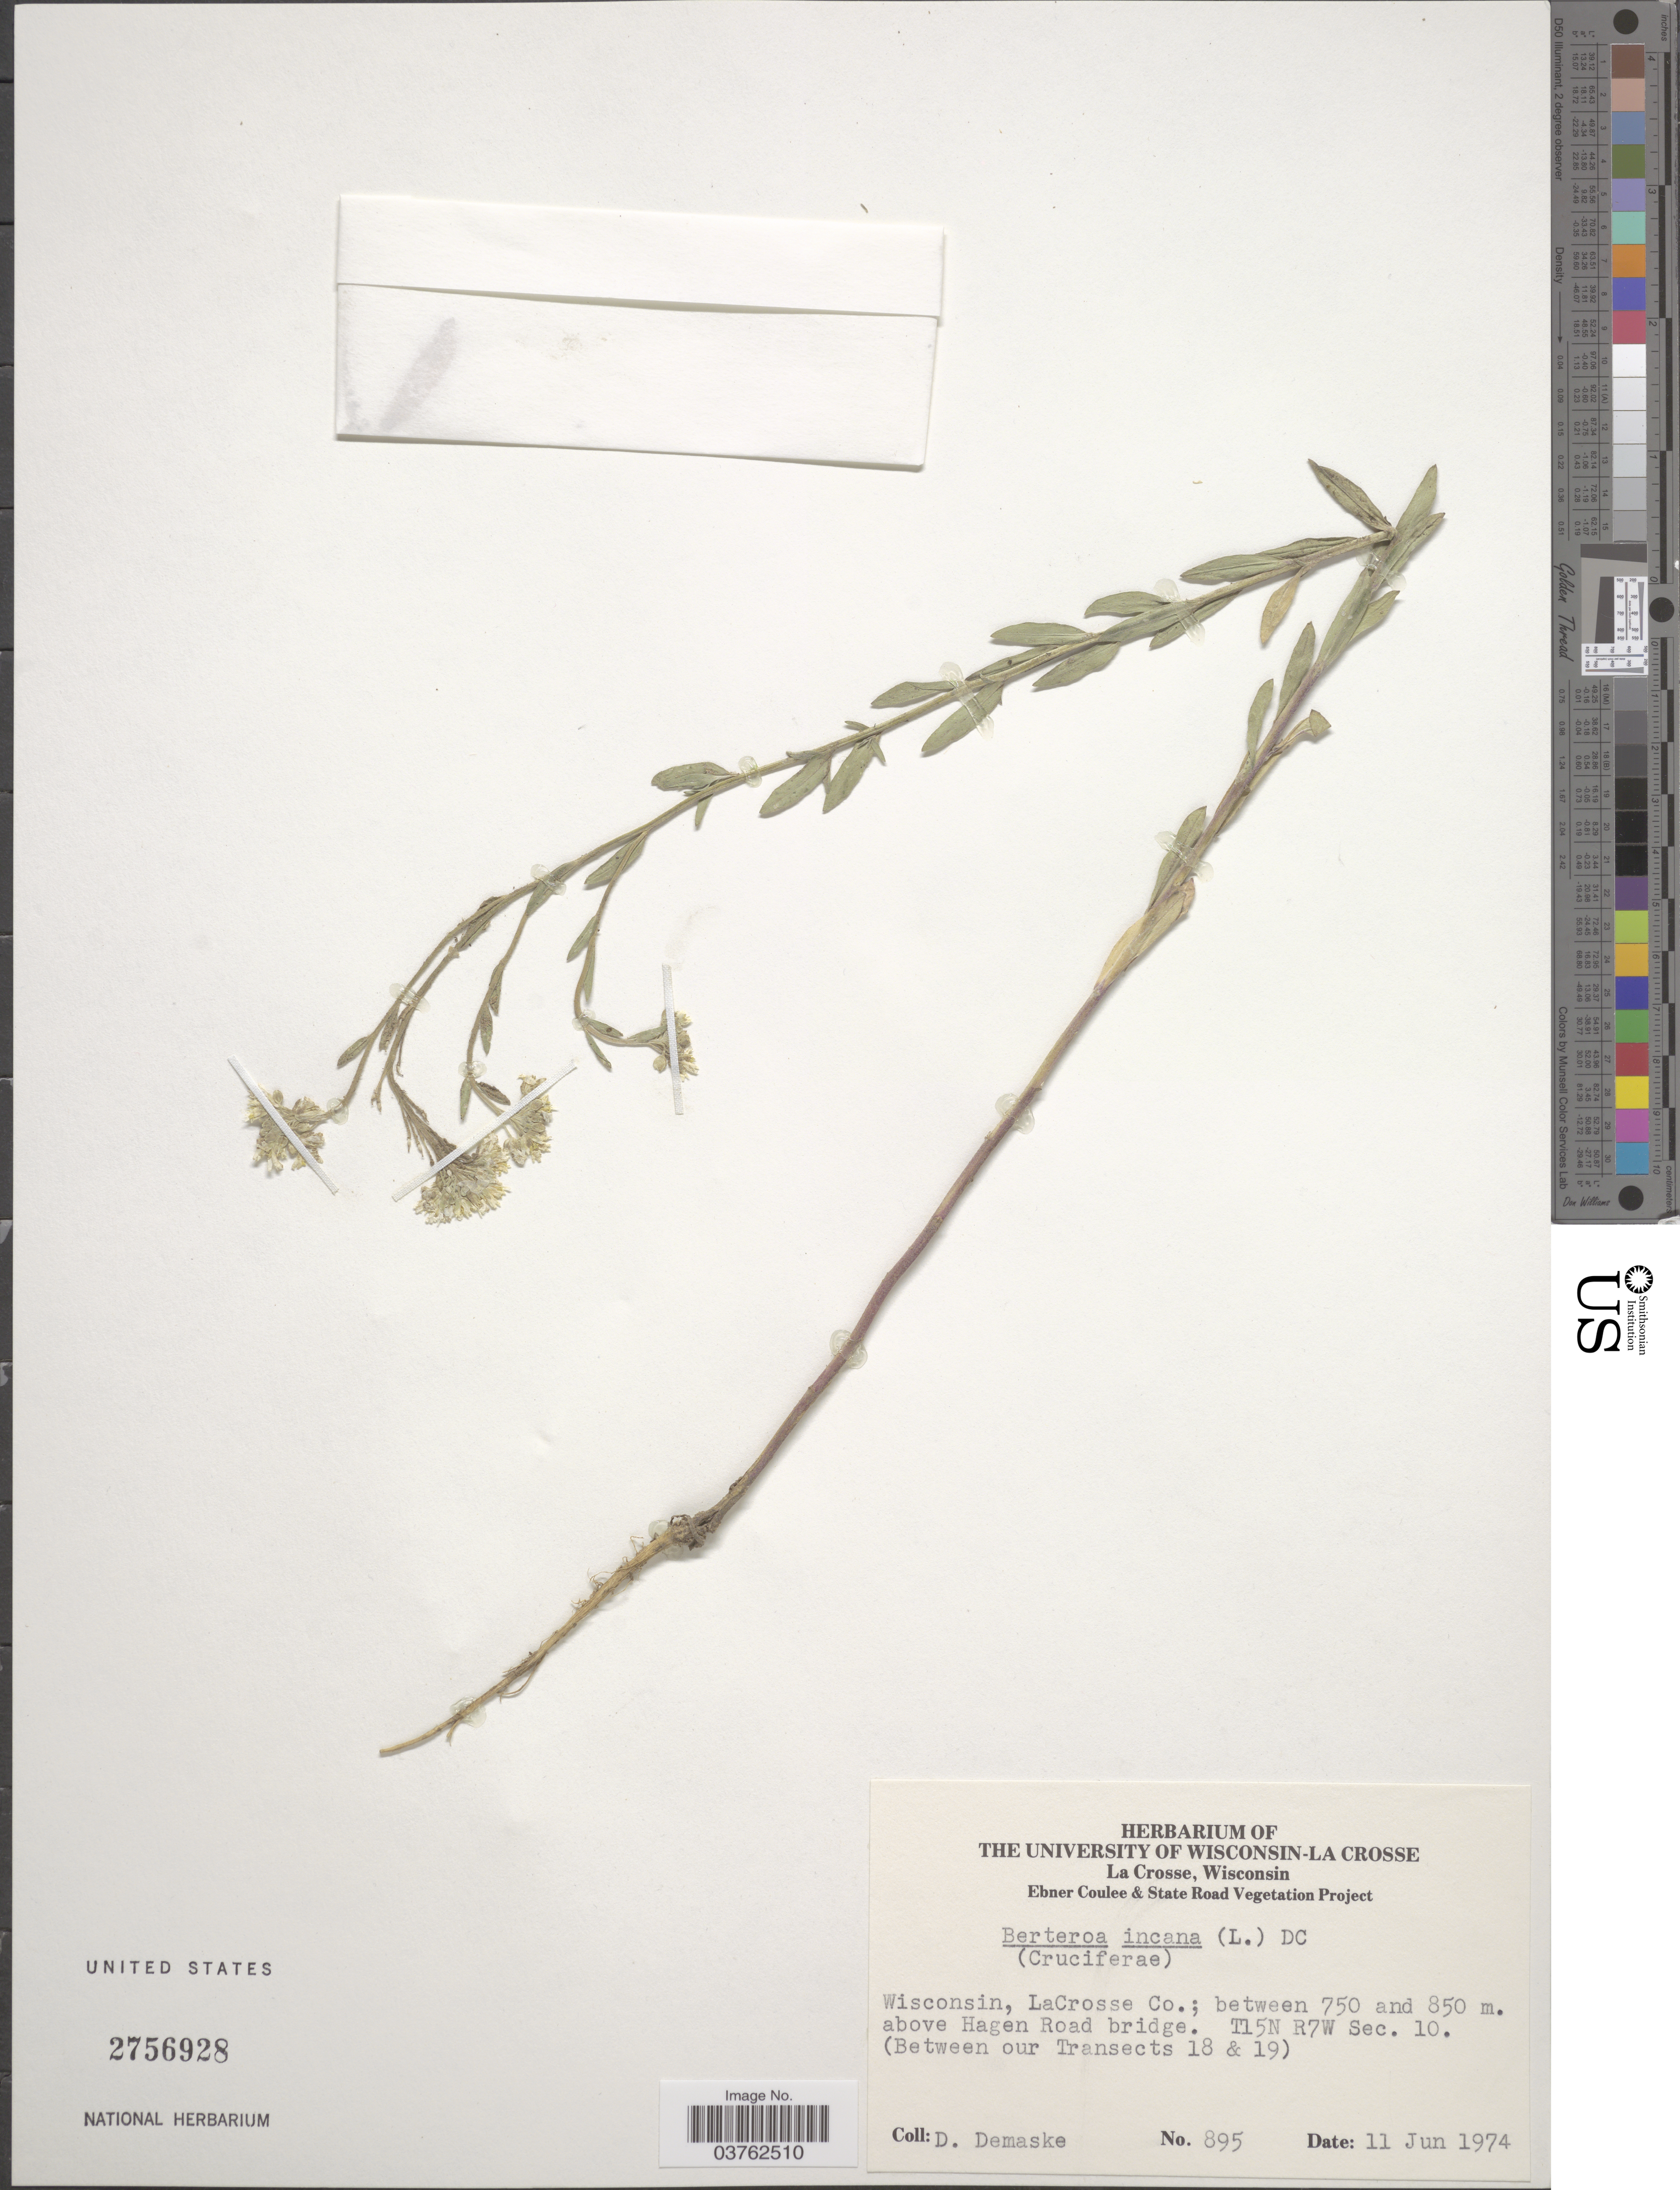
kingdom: Plantae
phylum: Tracheophyta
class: Magnoliopsida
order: Brassicales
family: Brassicaceae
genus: Berteroa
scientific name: Berteroa incana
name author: (L.) DC.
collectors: D. Demaske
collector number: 895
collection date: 1974-06-11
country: United States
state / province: Wisconsin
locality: Wisconsin, LaCrosse Co.; above Hagen Road bridge. T15N R7W Sec. 10. (Between our Transects 18 & 19).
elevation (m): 750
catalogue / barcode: US 2756928